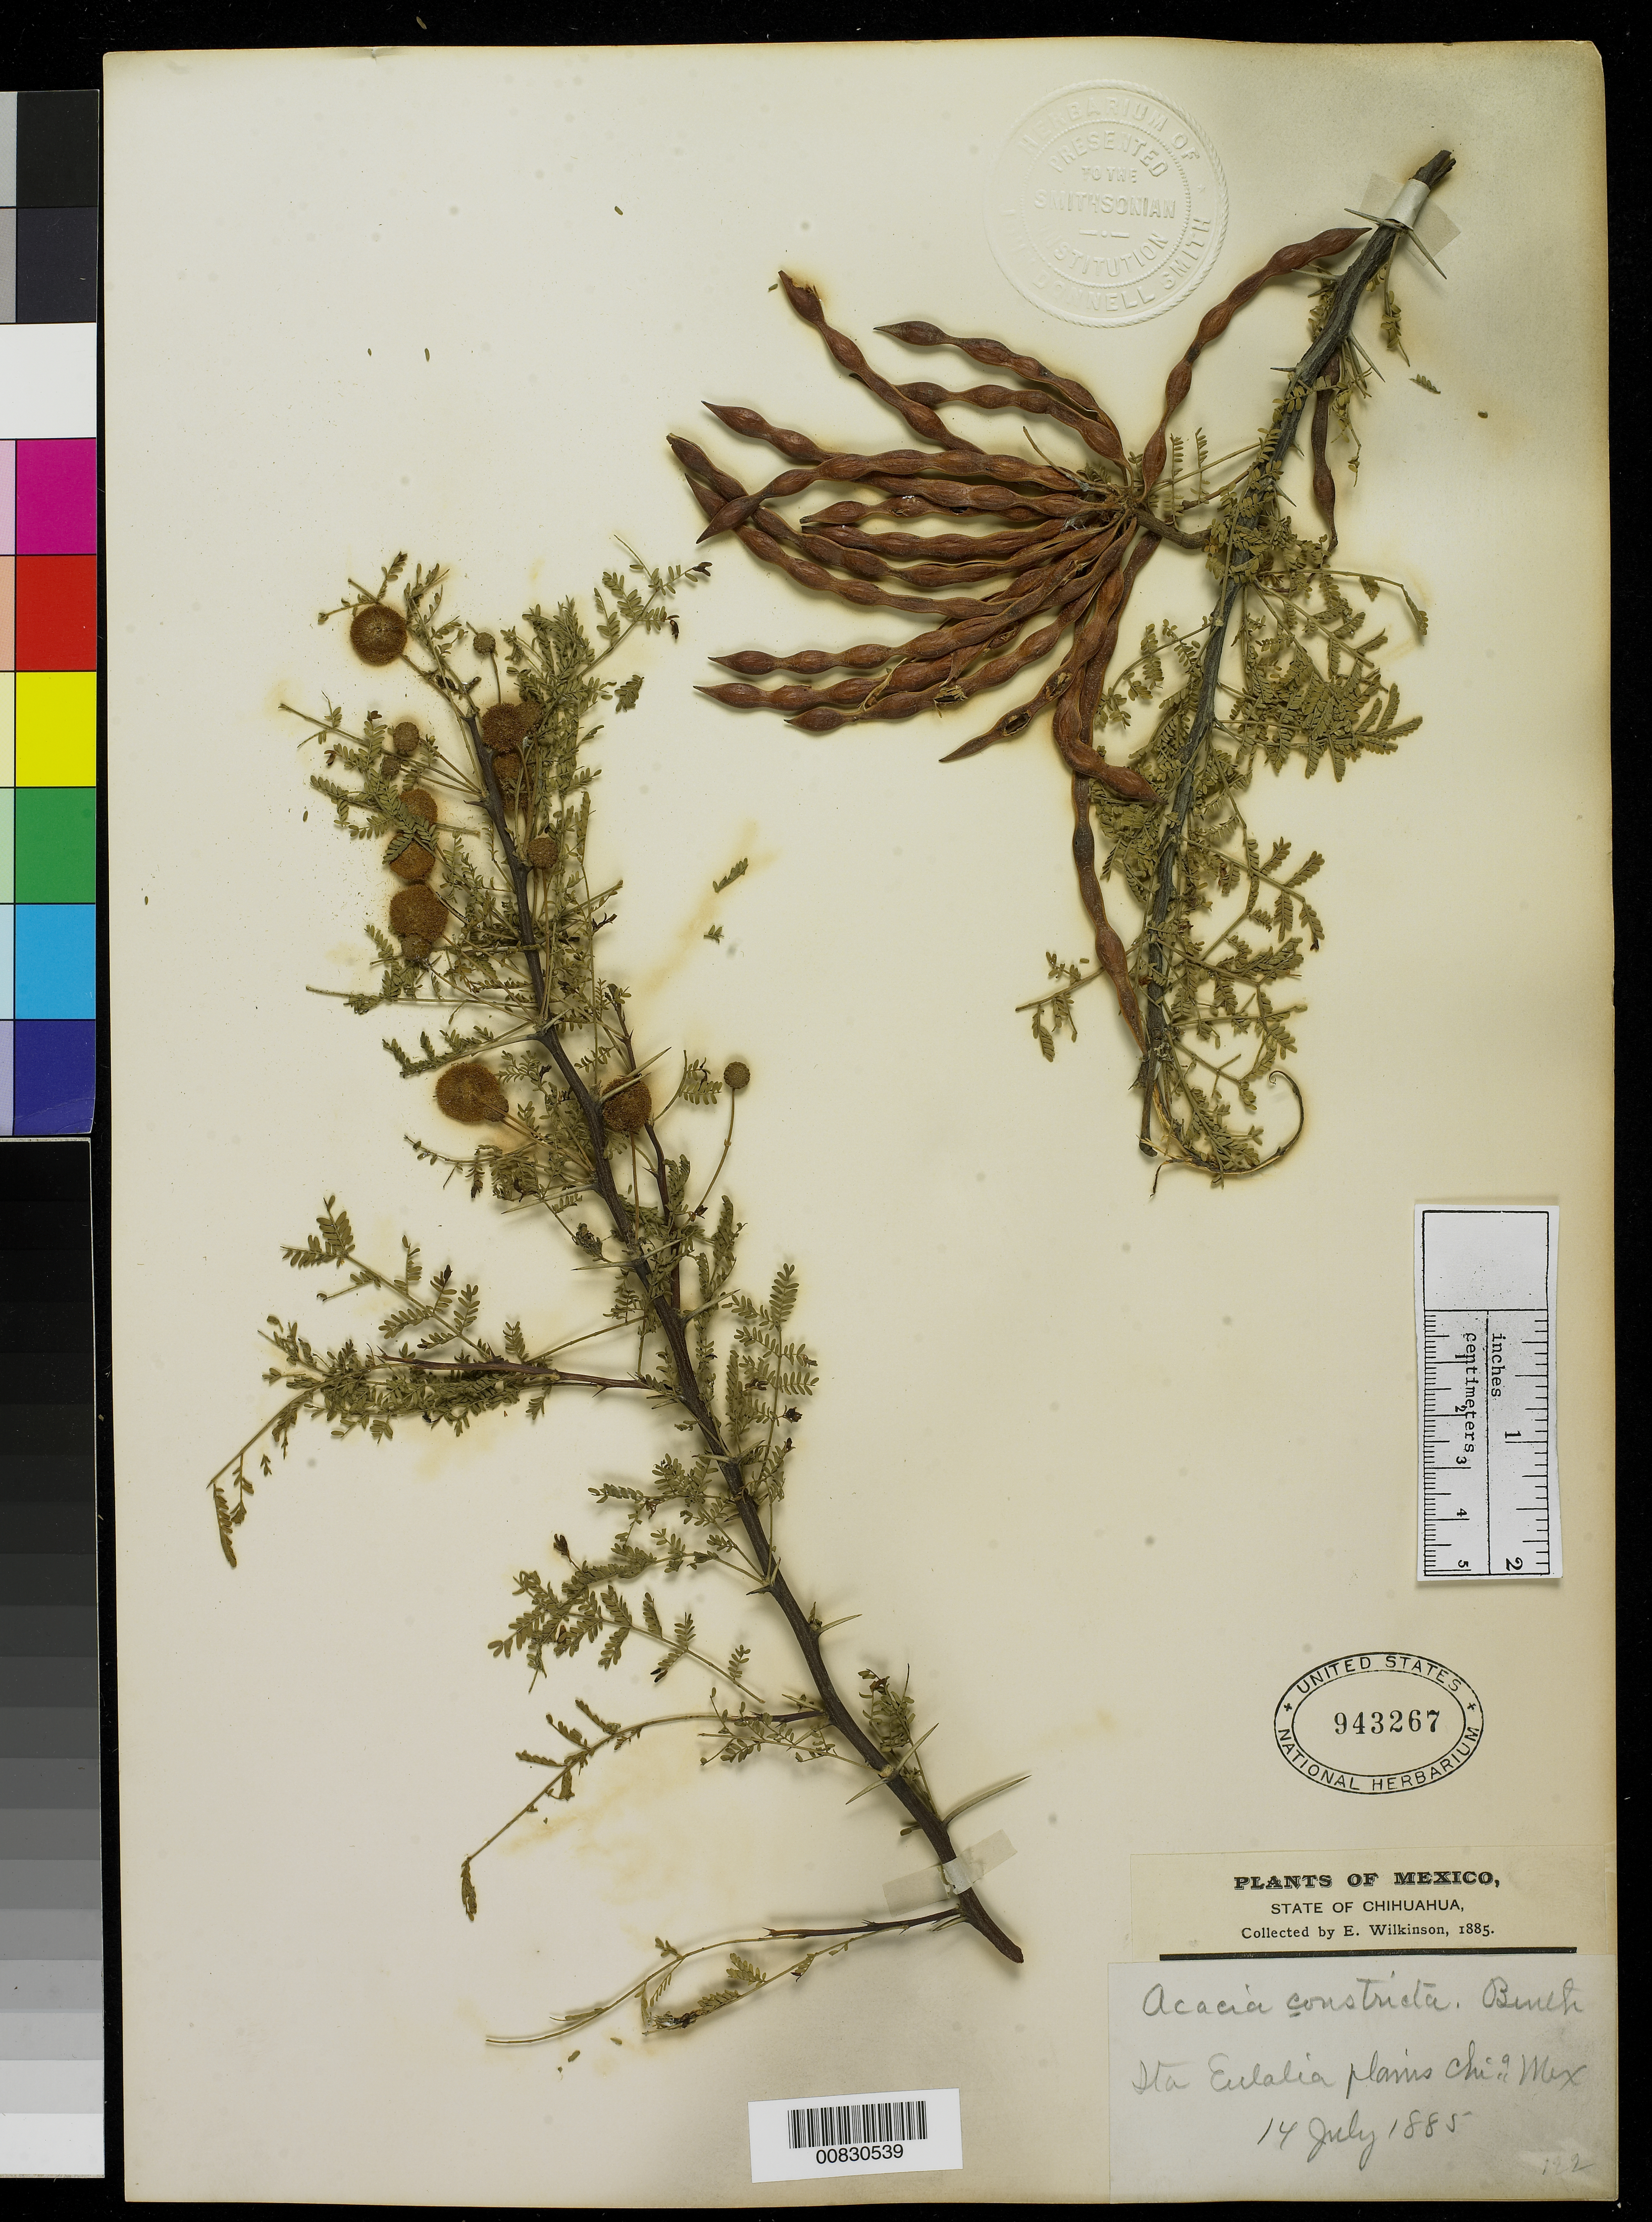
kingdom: Plantae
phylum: Tracheophyta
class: Magnoliopsida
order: Fabales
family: Fabaceae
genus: Vachellia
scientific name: Vachellia constricta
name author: (Benth.) Seigler & Ebinger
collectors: E. Wilkinson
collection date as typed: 14 Jul 1885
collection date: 1885-07-14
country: Mexico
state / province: Chihuahua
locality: Sta. Eulalia Plains.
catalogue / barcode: US 943267